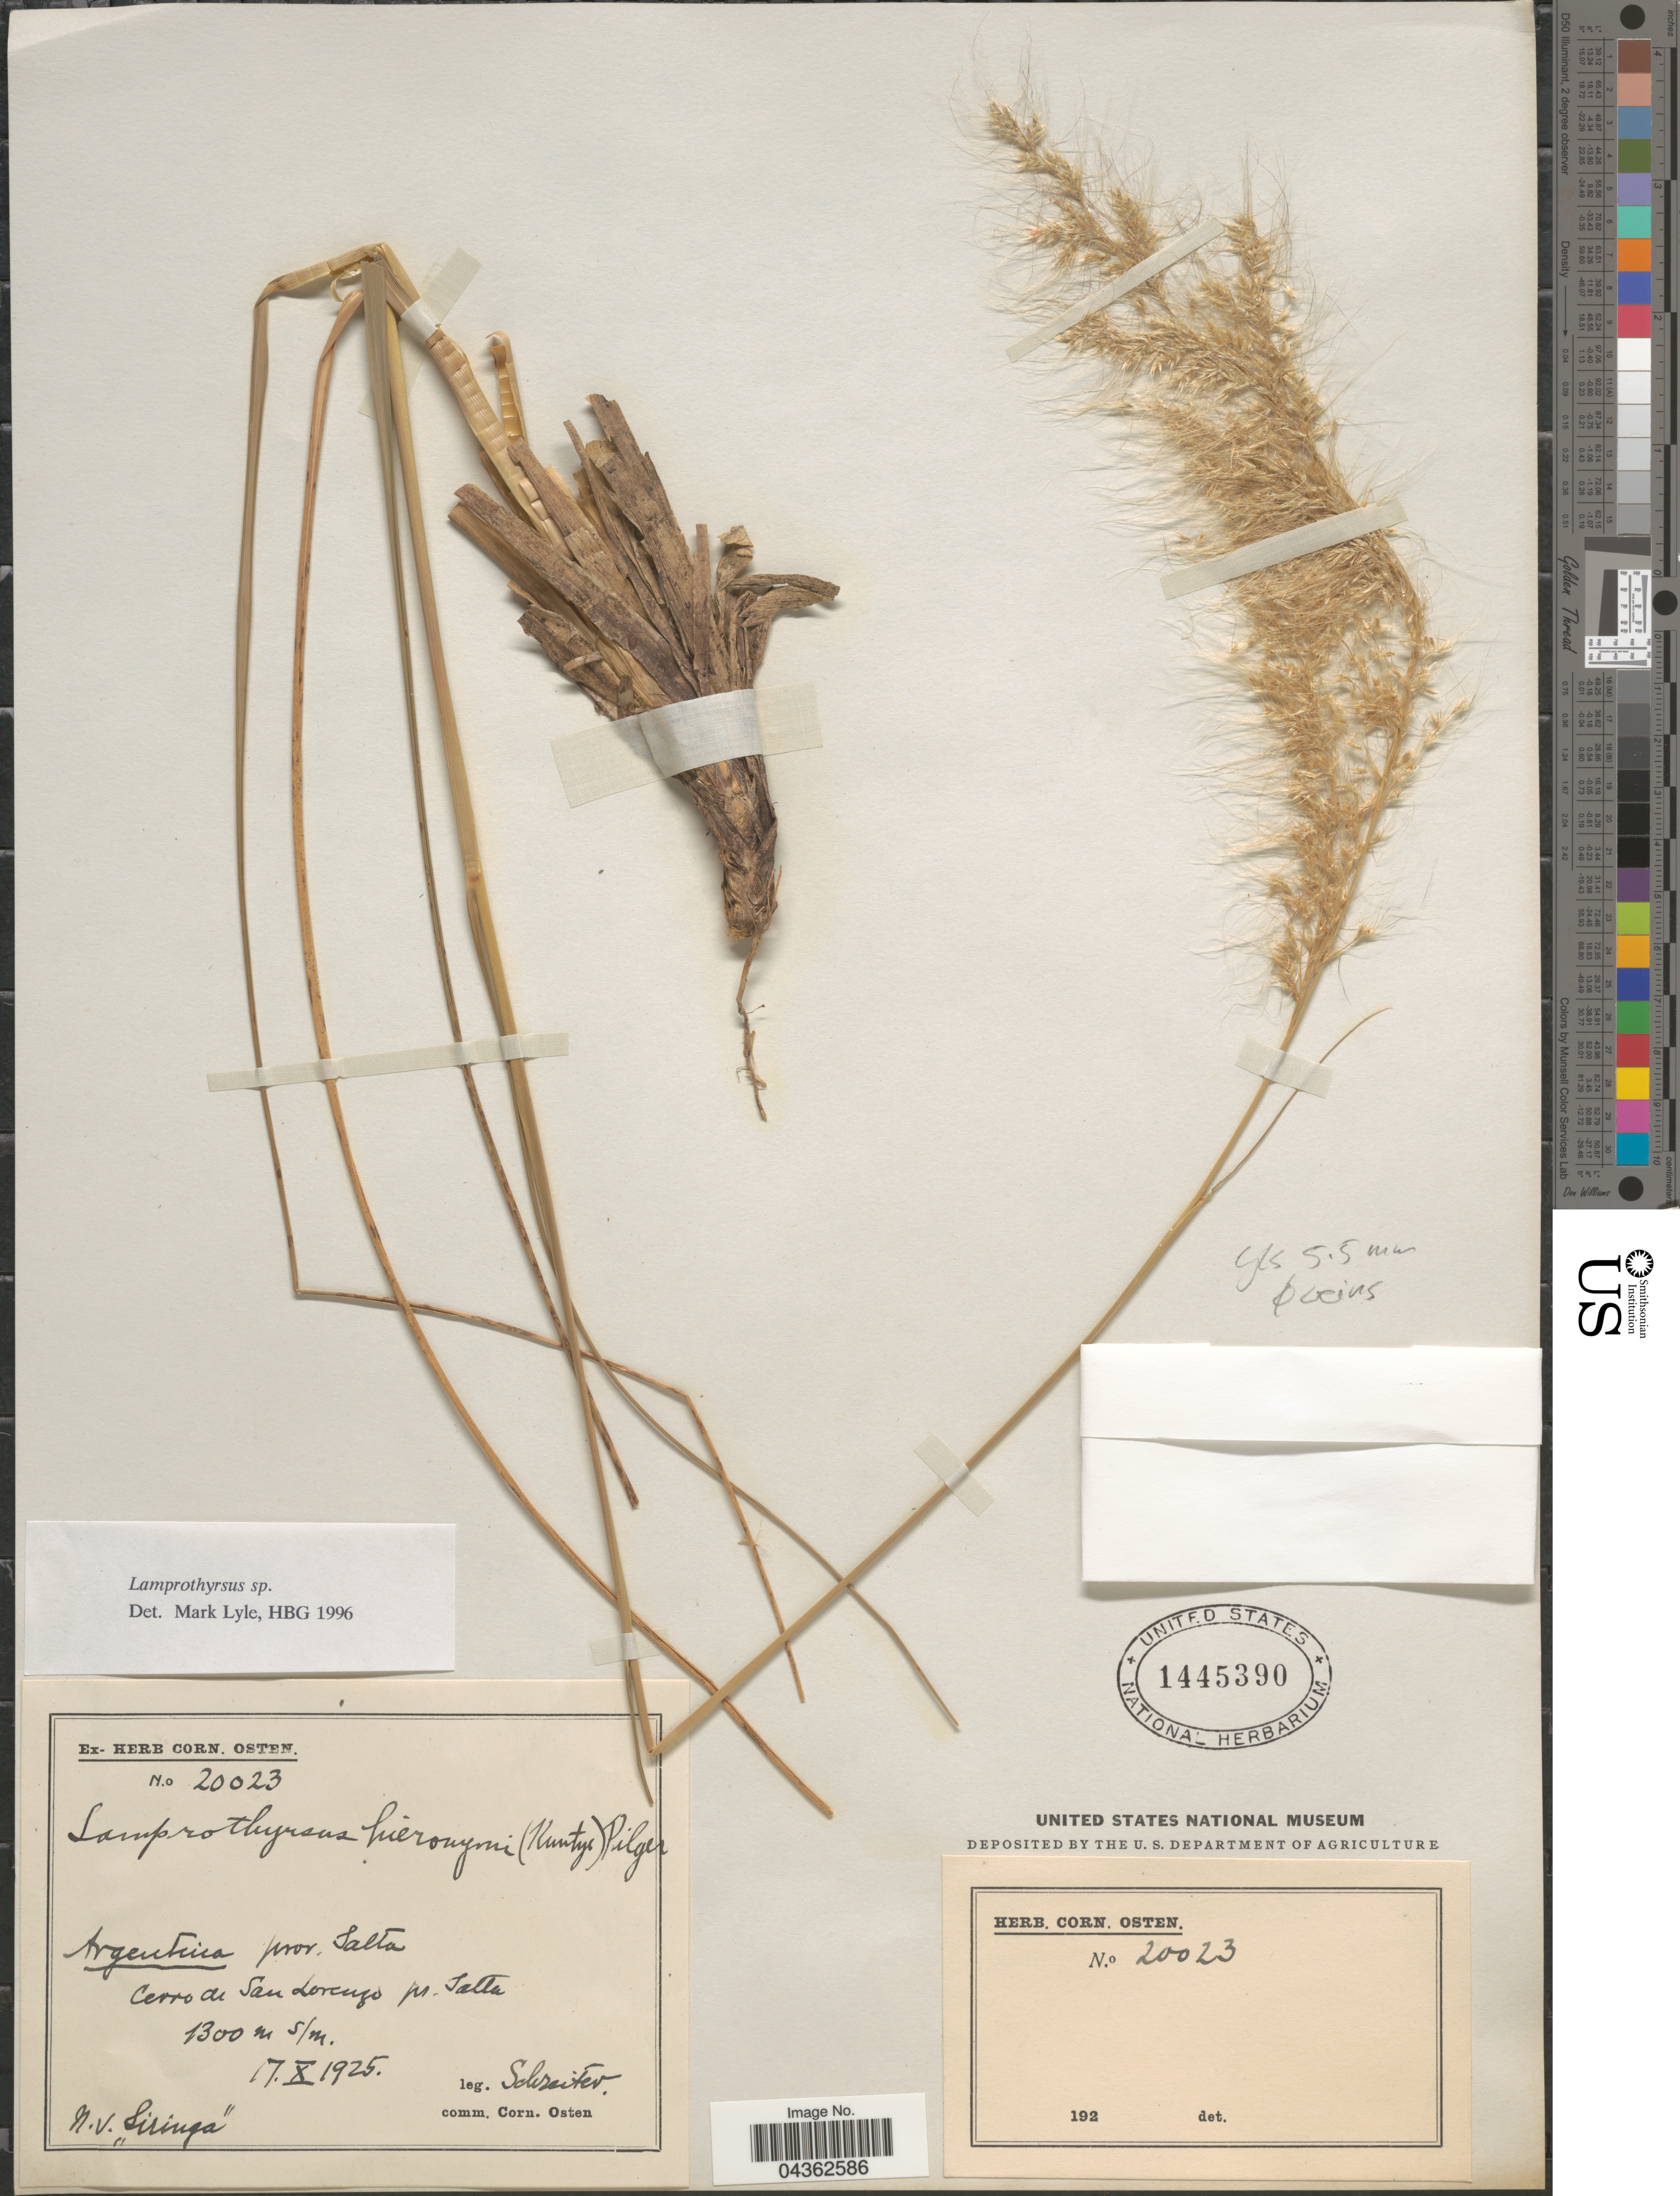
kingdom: Plantae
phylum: Tracheophyta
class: Liliopsida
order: Poales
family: Poaceae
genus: Cortaderia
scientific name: Cortaderia hieronymi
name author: (Kuntze) H.P. Linder & N.P. Barker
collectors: -. Schreiter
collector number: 20023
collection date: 1925-10-17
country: Argentina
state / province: Salta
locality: Cerro de San Lorenzo pr. Salta.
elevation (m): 1300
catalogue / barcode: US 1445390